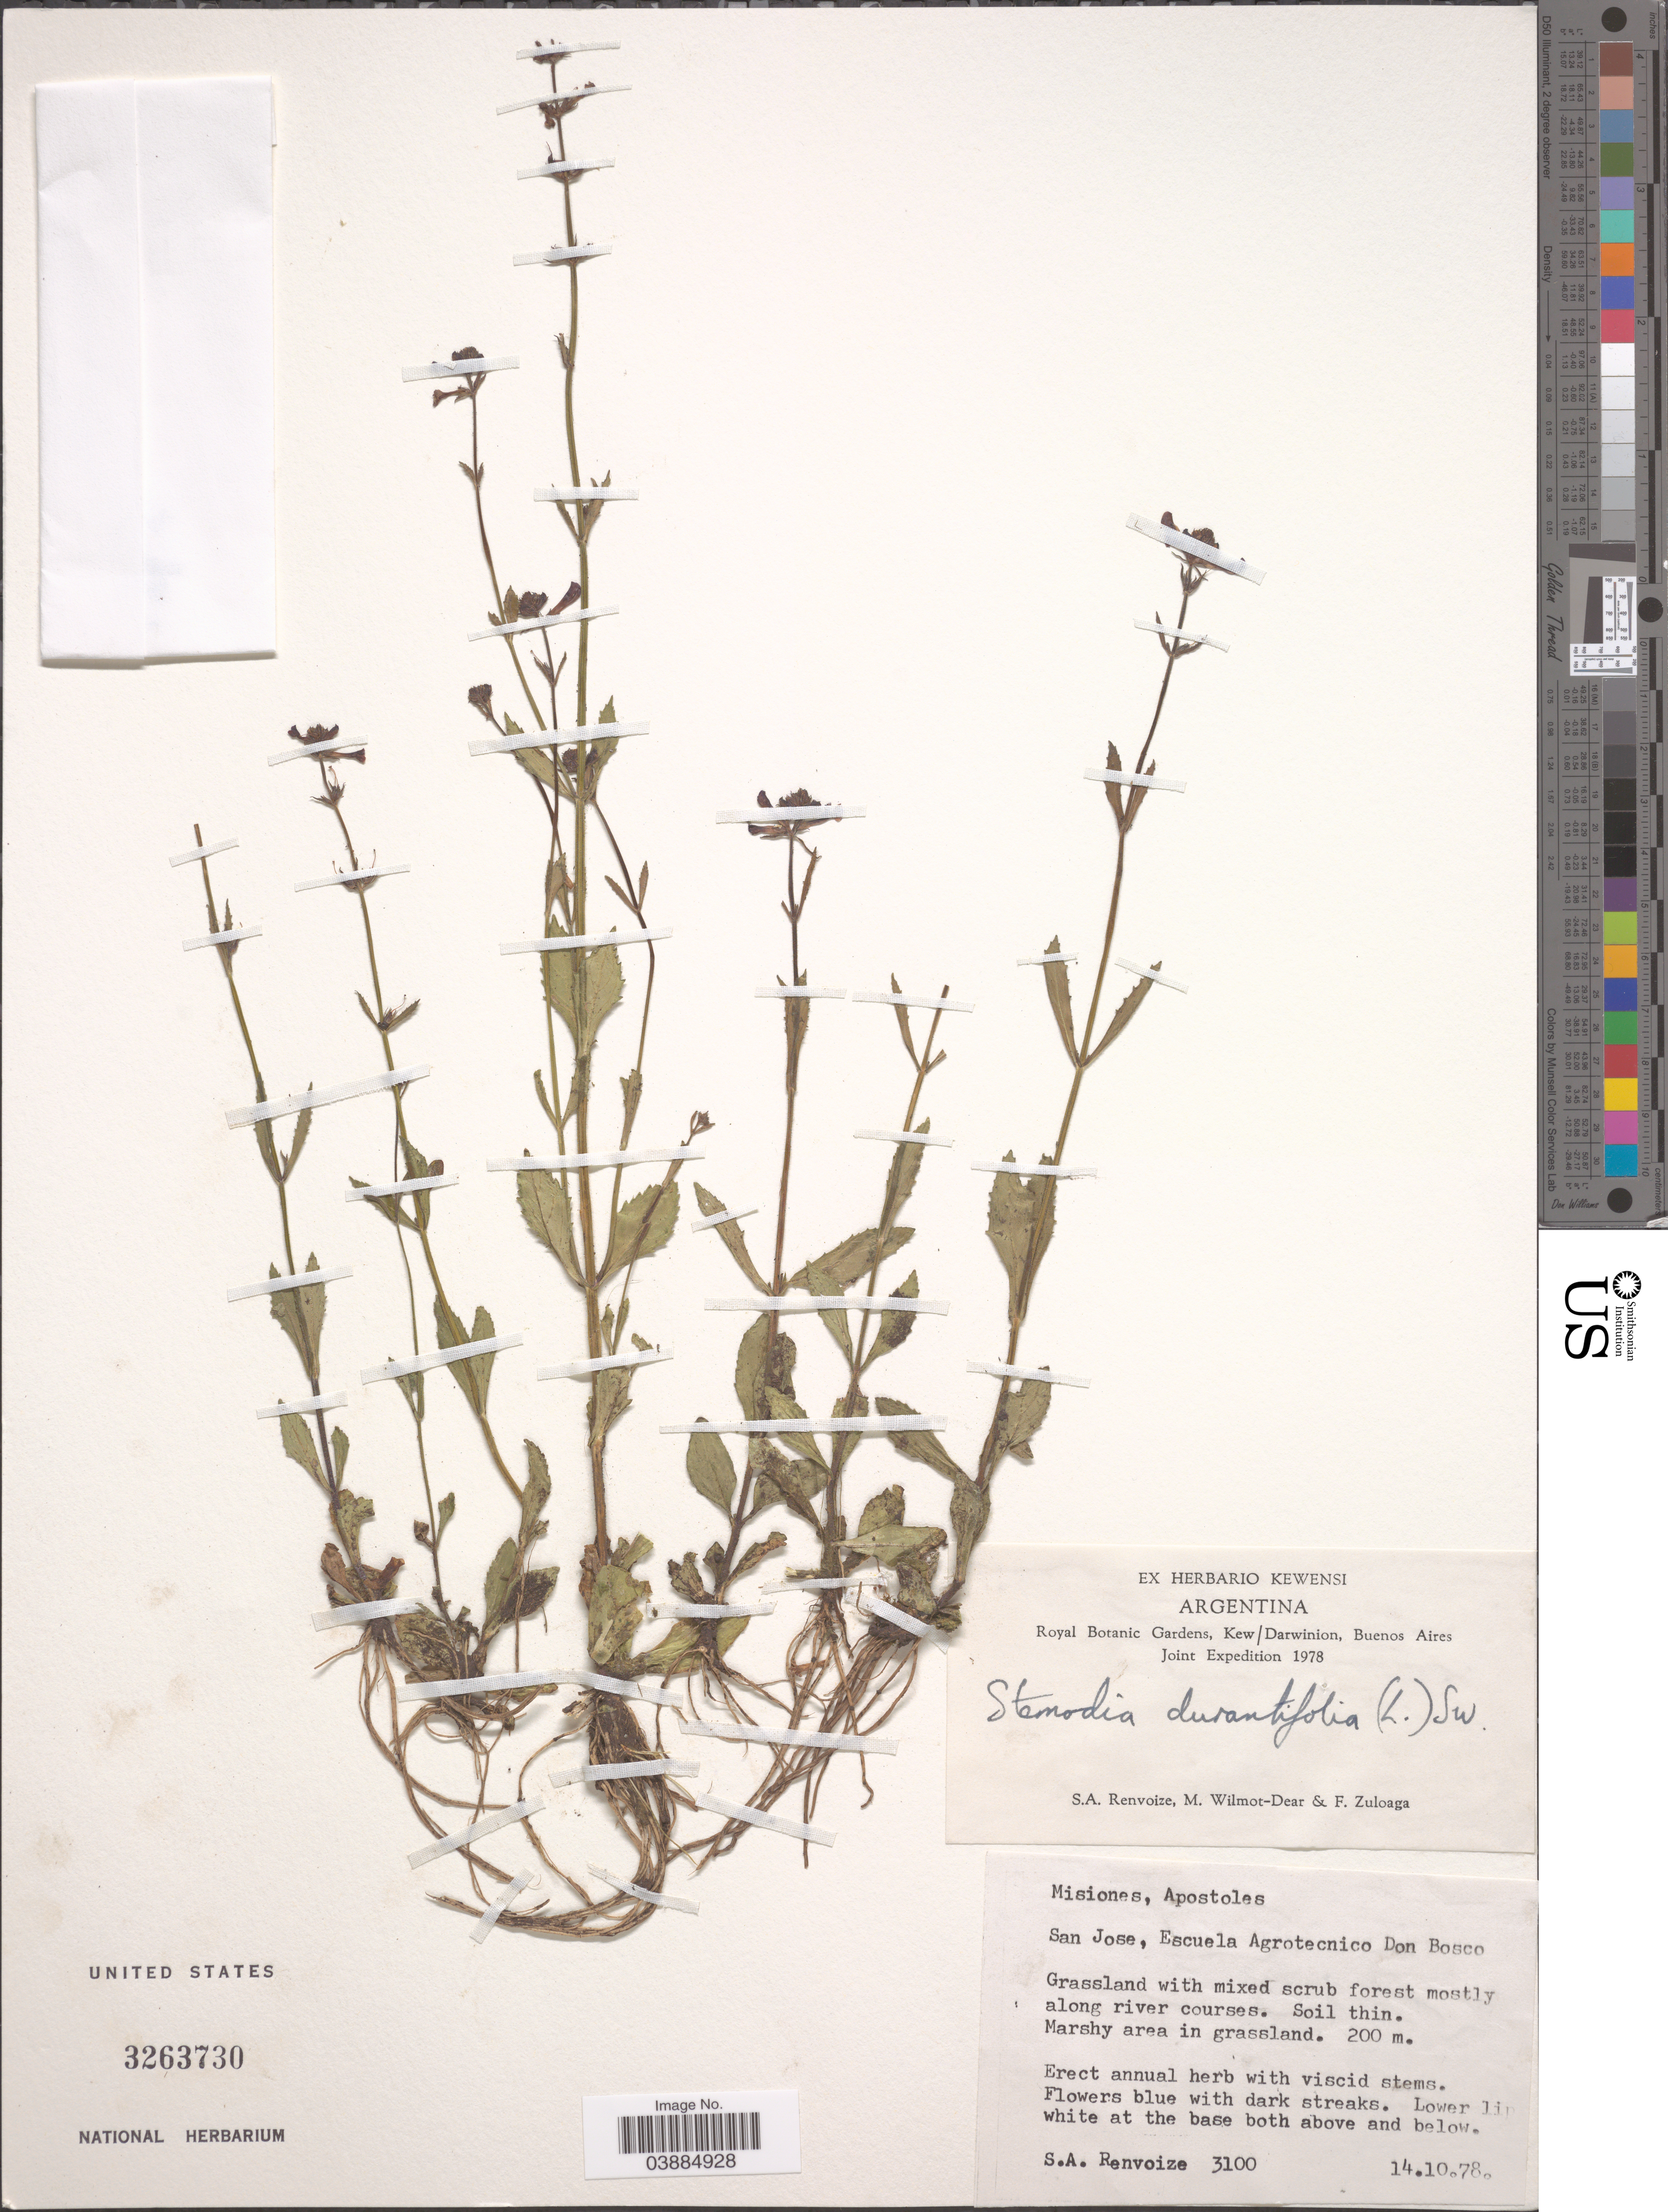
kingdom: Plantae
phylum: Tracheophyta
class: Magnoliopsida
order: Lamiales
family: Plantaginaceae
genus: Stemodia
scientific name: Stemodia durantifolia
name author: (L.) Sw.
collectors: S. A. Renvoize, M. Wilmot-Dear & F. Zuloaga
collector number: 3100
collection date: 1978-10-14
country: Argentina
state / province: Misiones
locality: Apostoles. San Jose, Escuela Agrotecnico Don Bosco.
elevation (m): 200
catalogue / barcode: US 3263730